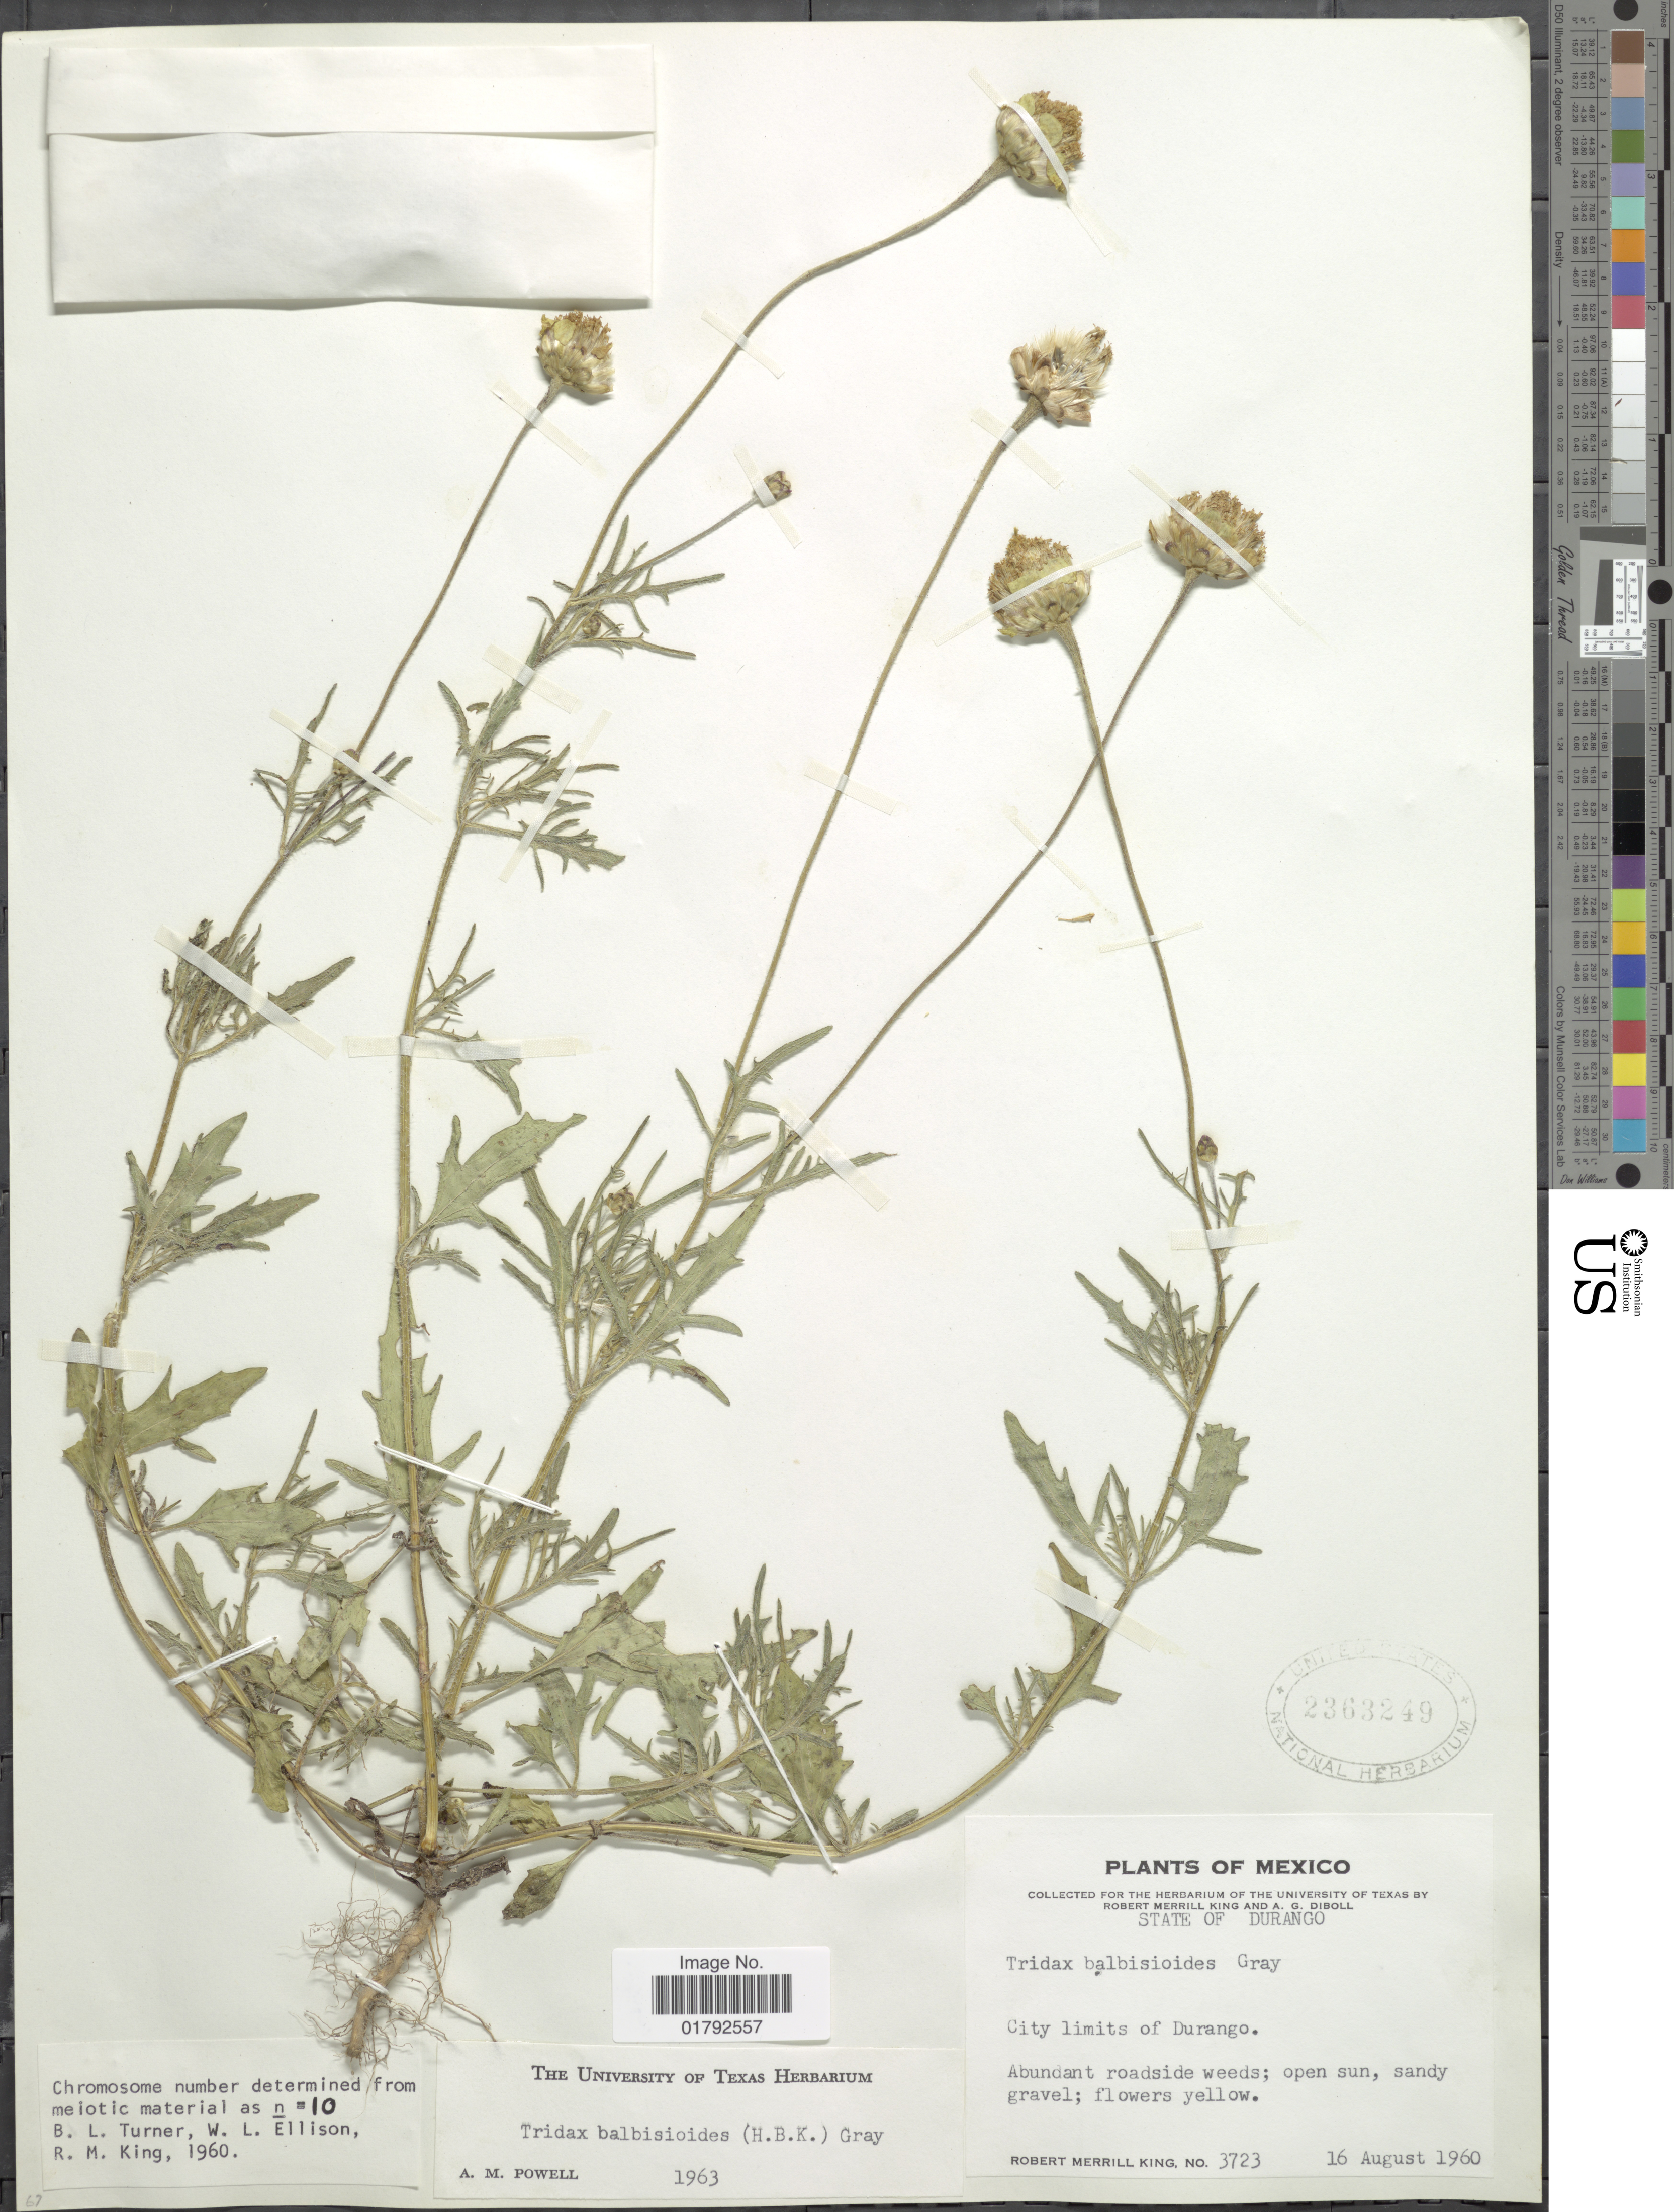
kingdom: Plantae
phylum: Tracheophyta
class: Magnoliopsida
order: Asterales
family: Asteraceae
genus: Tridax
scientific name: Tridax balbisioides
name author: (Kunth) A. Gray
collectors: R. M. King & A. Diboll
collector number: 3723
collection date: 1960-08-16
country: Mexico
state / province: Durango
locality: State of Durango. City limits of Durango.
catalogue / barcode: US 2363249